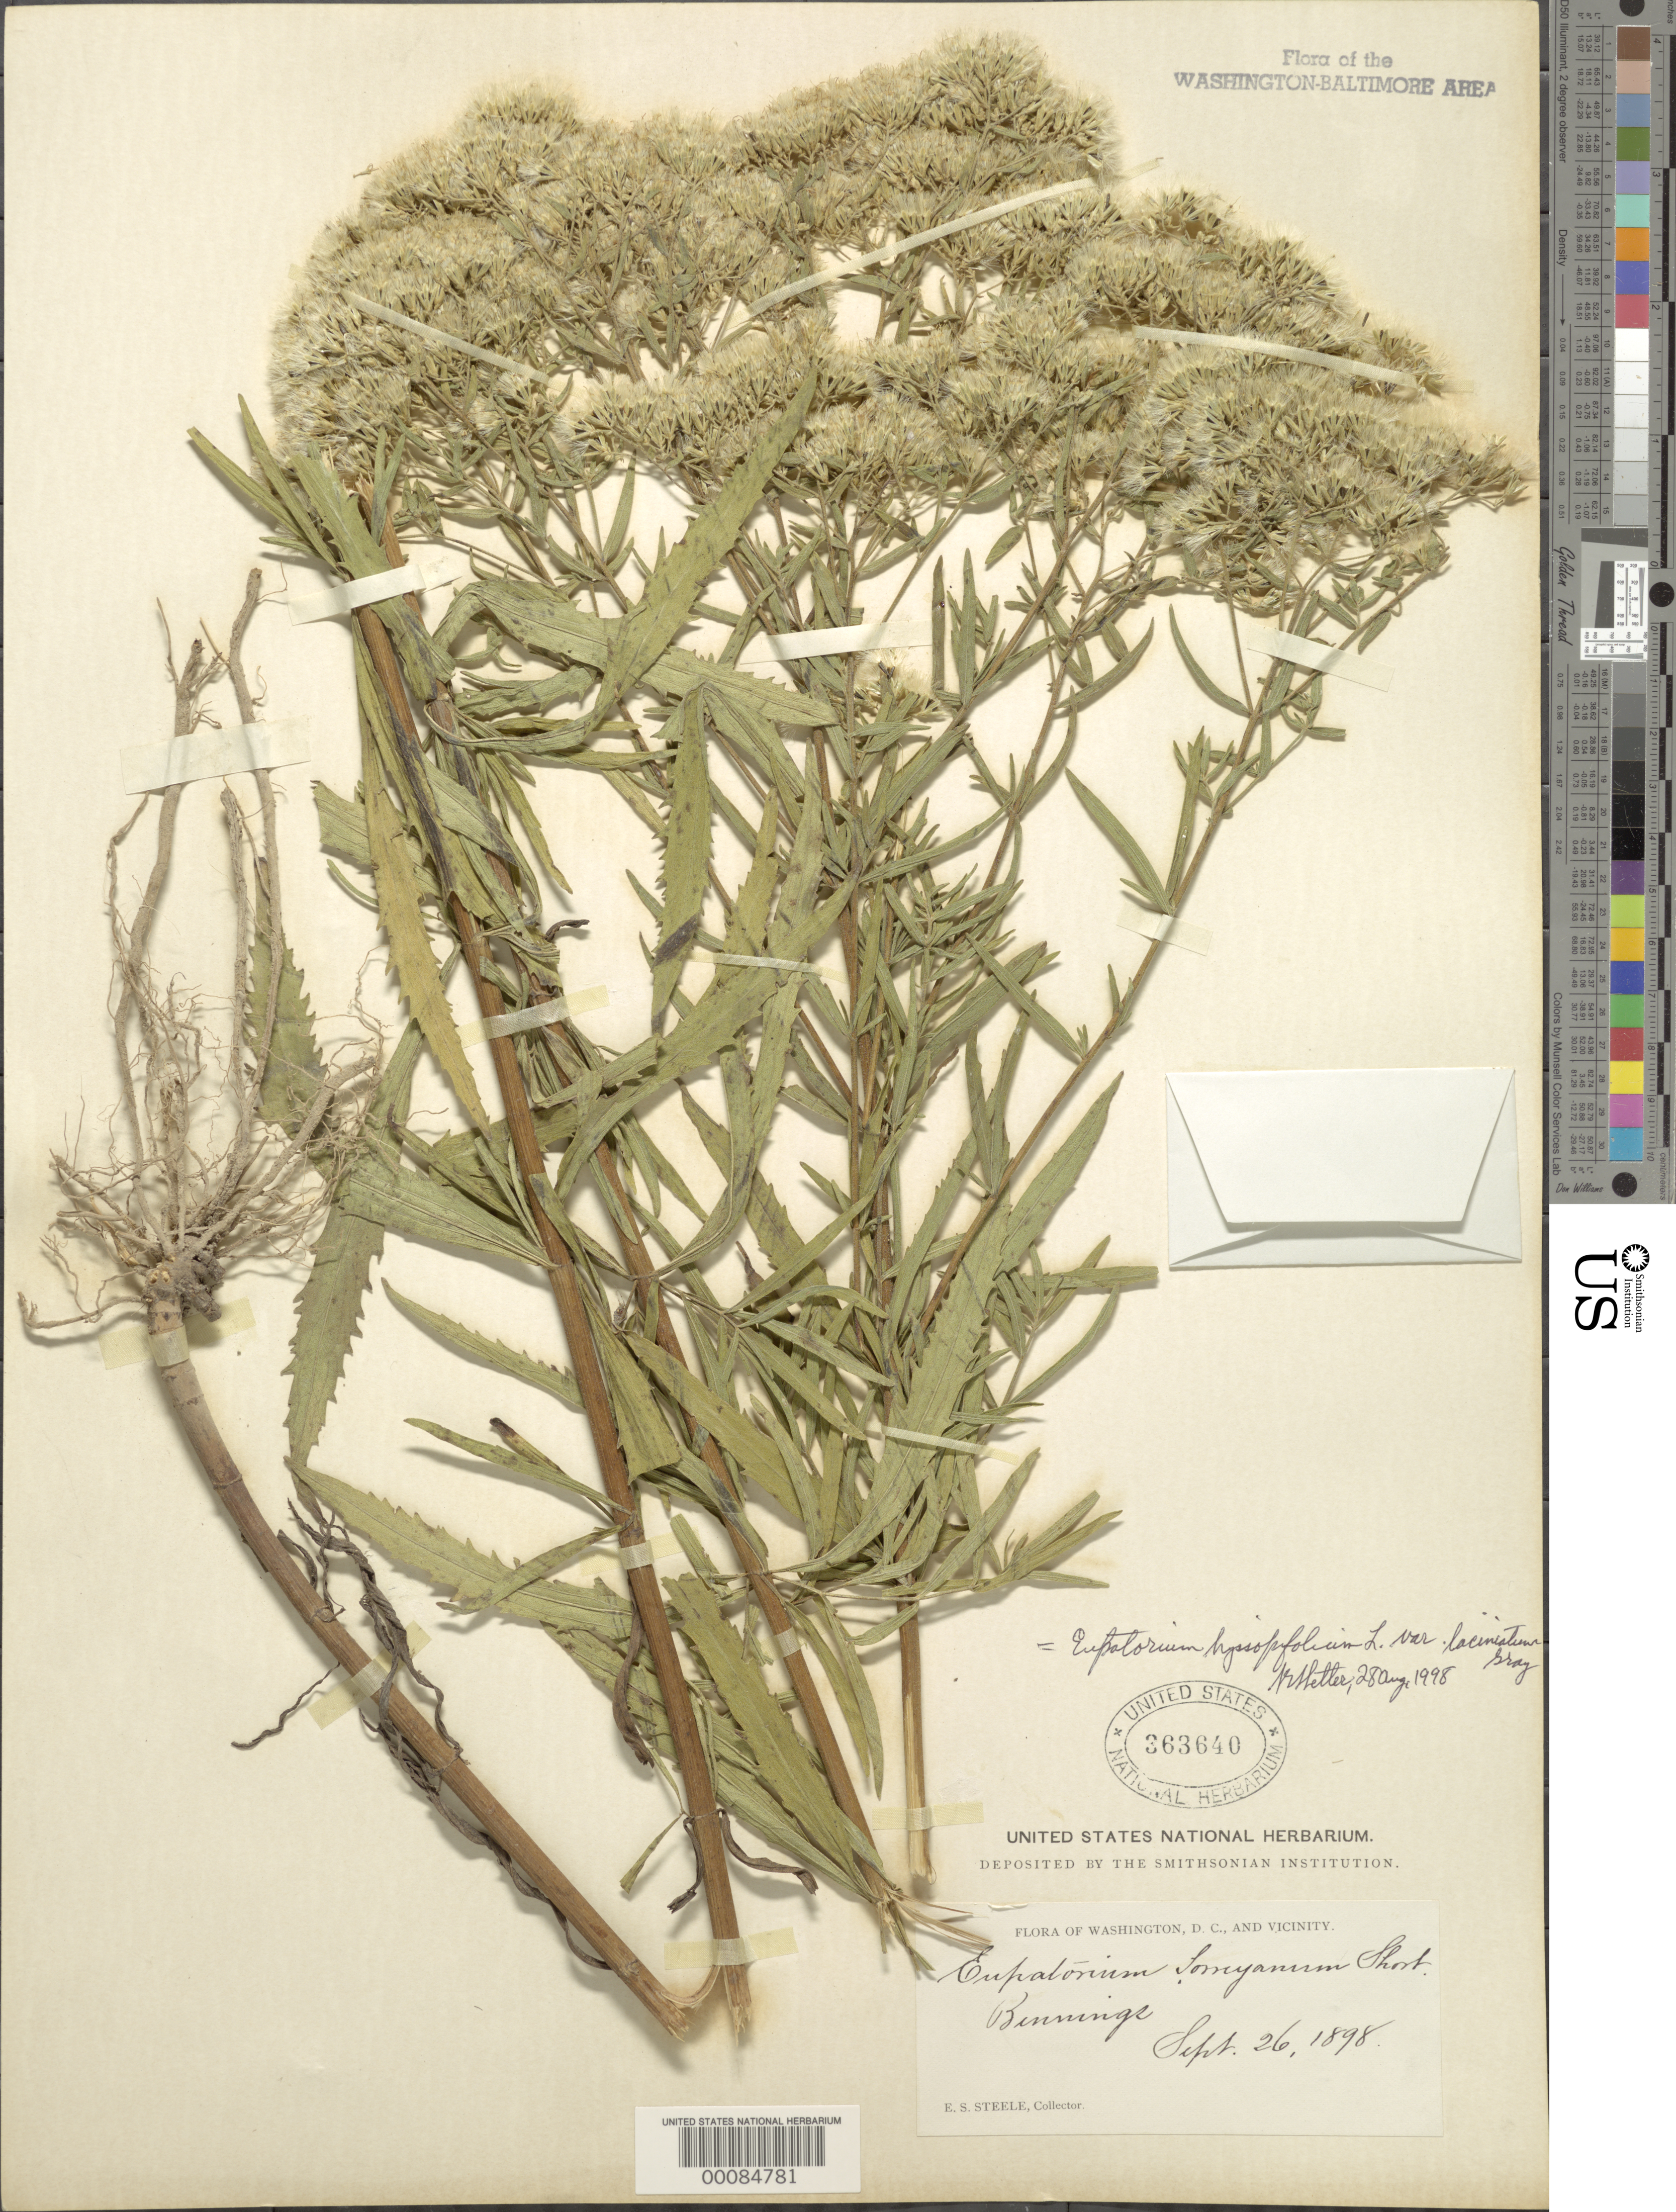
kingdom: Plantae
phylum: Tracheophyta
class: Magnoliopsida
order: Asterales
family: Asteraceae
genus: Eupatorium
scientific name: Eupatorium hyssopifolium var. laciniatum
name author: A. Gray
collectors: E. Steele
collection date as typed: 26 Sep 1898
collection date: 1898-09-26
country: United States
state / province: District of Columbia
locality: Bennings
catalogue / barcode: US 363640